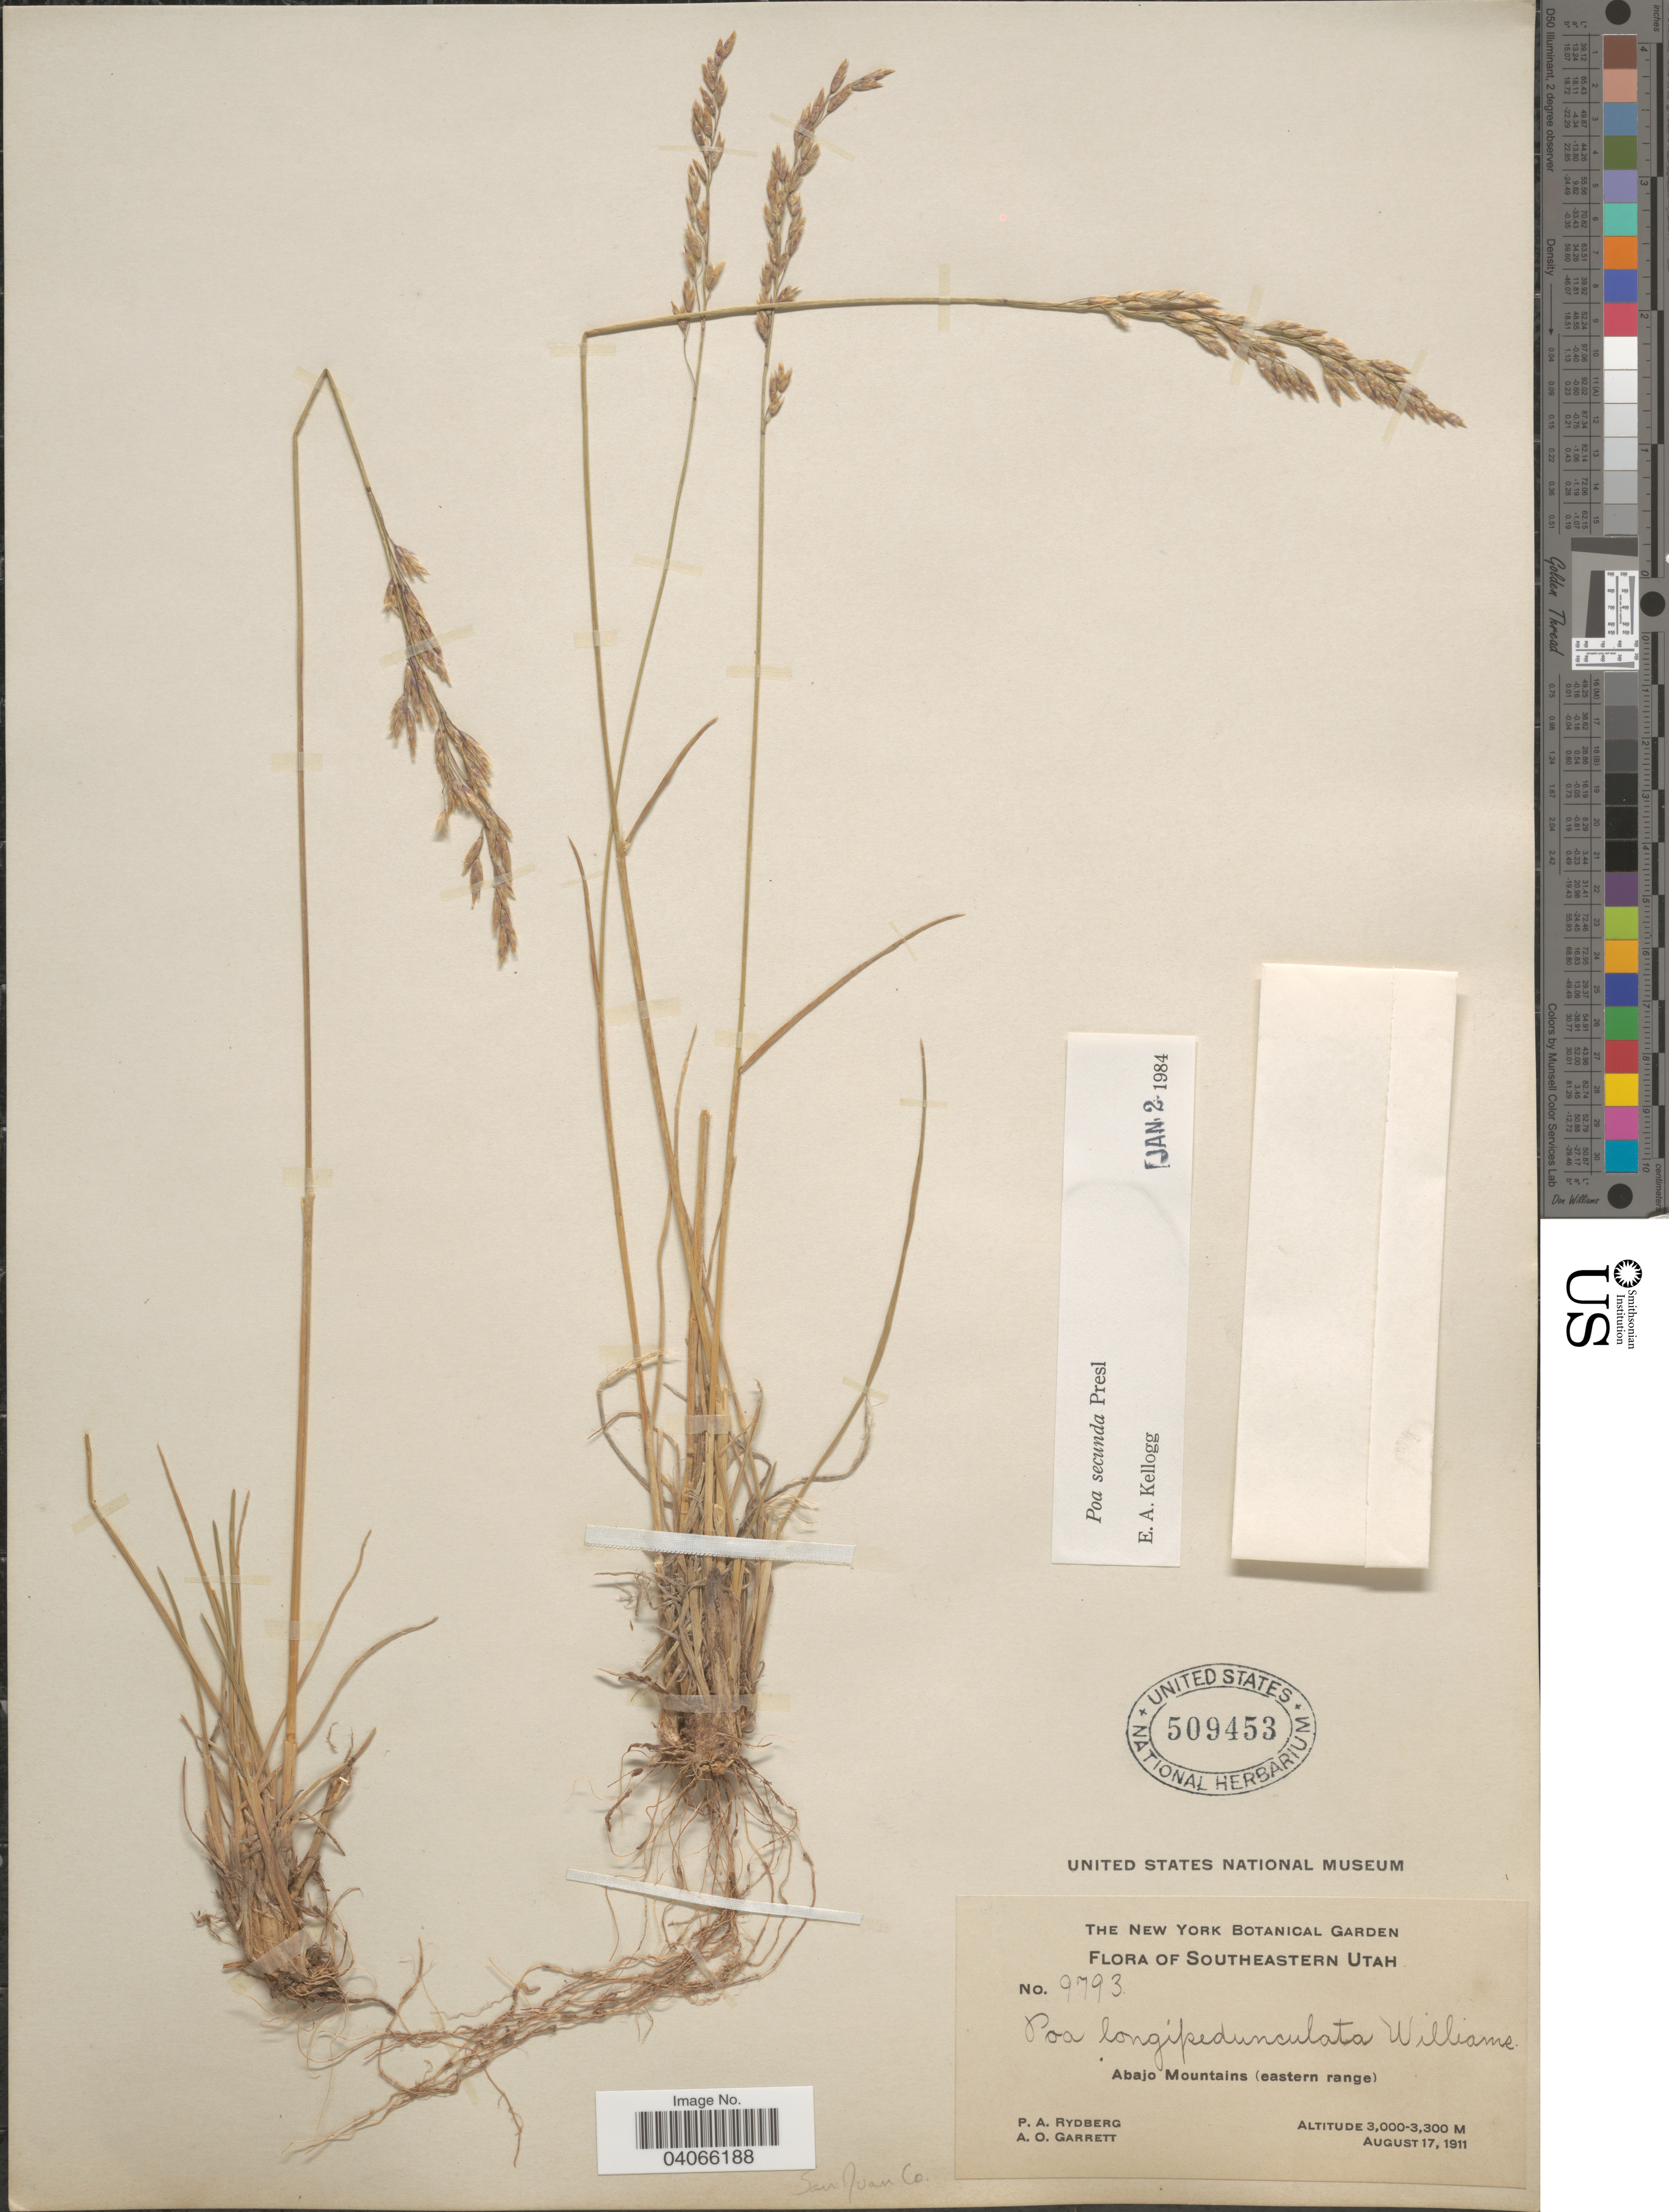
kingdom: Plantae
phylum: Tracheophyta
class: Liliopsida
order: Poales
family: Poaceae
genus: Poa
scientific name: Poa secunda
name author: J. Presl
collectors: P. A. Rydberg & A. O. Garrett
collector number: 9793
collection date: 1911-08-17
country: United States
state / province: Utah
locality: Southeastern Utah. Abajo Mountains (eastern range). San Juan Co.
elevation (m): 3000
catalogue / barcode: US 509453